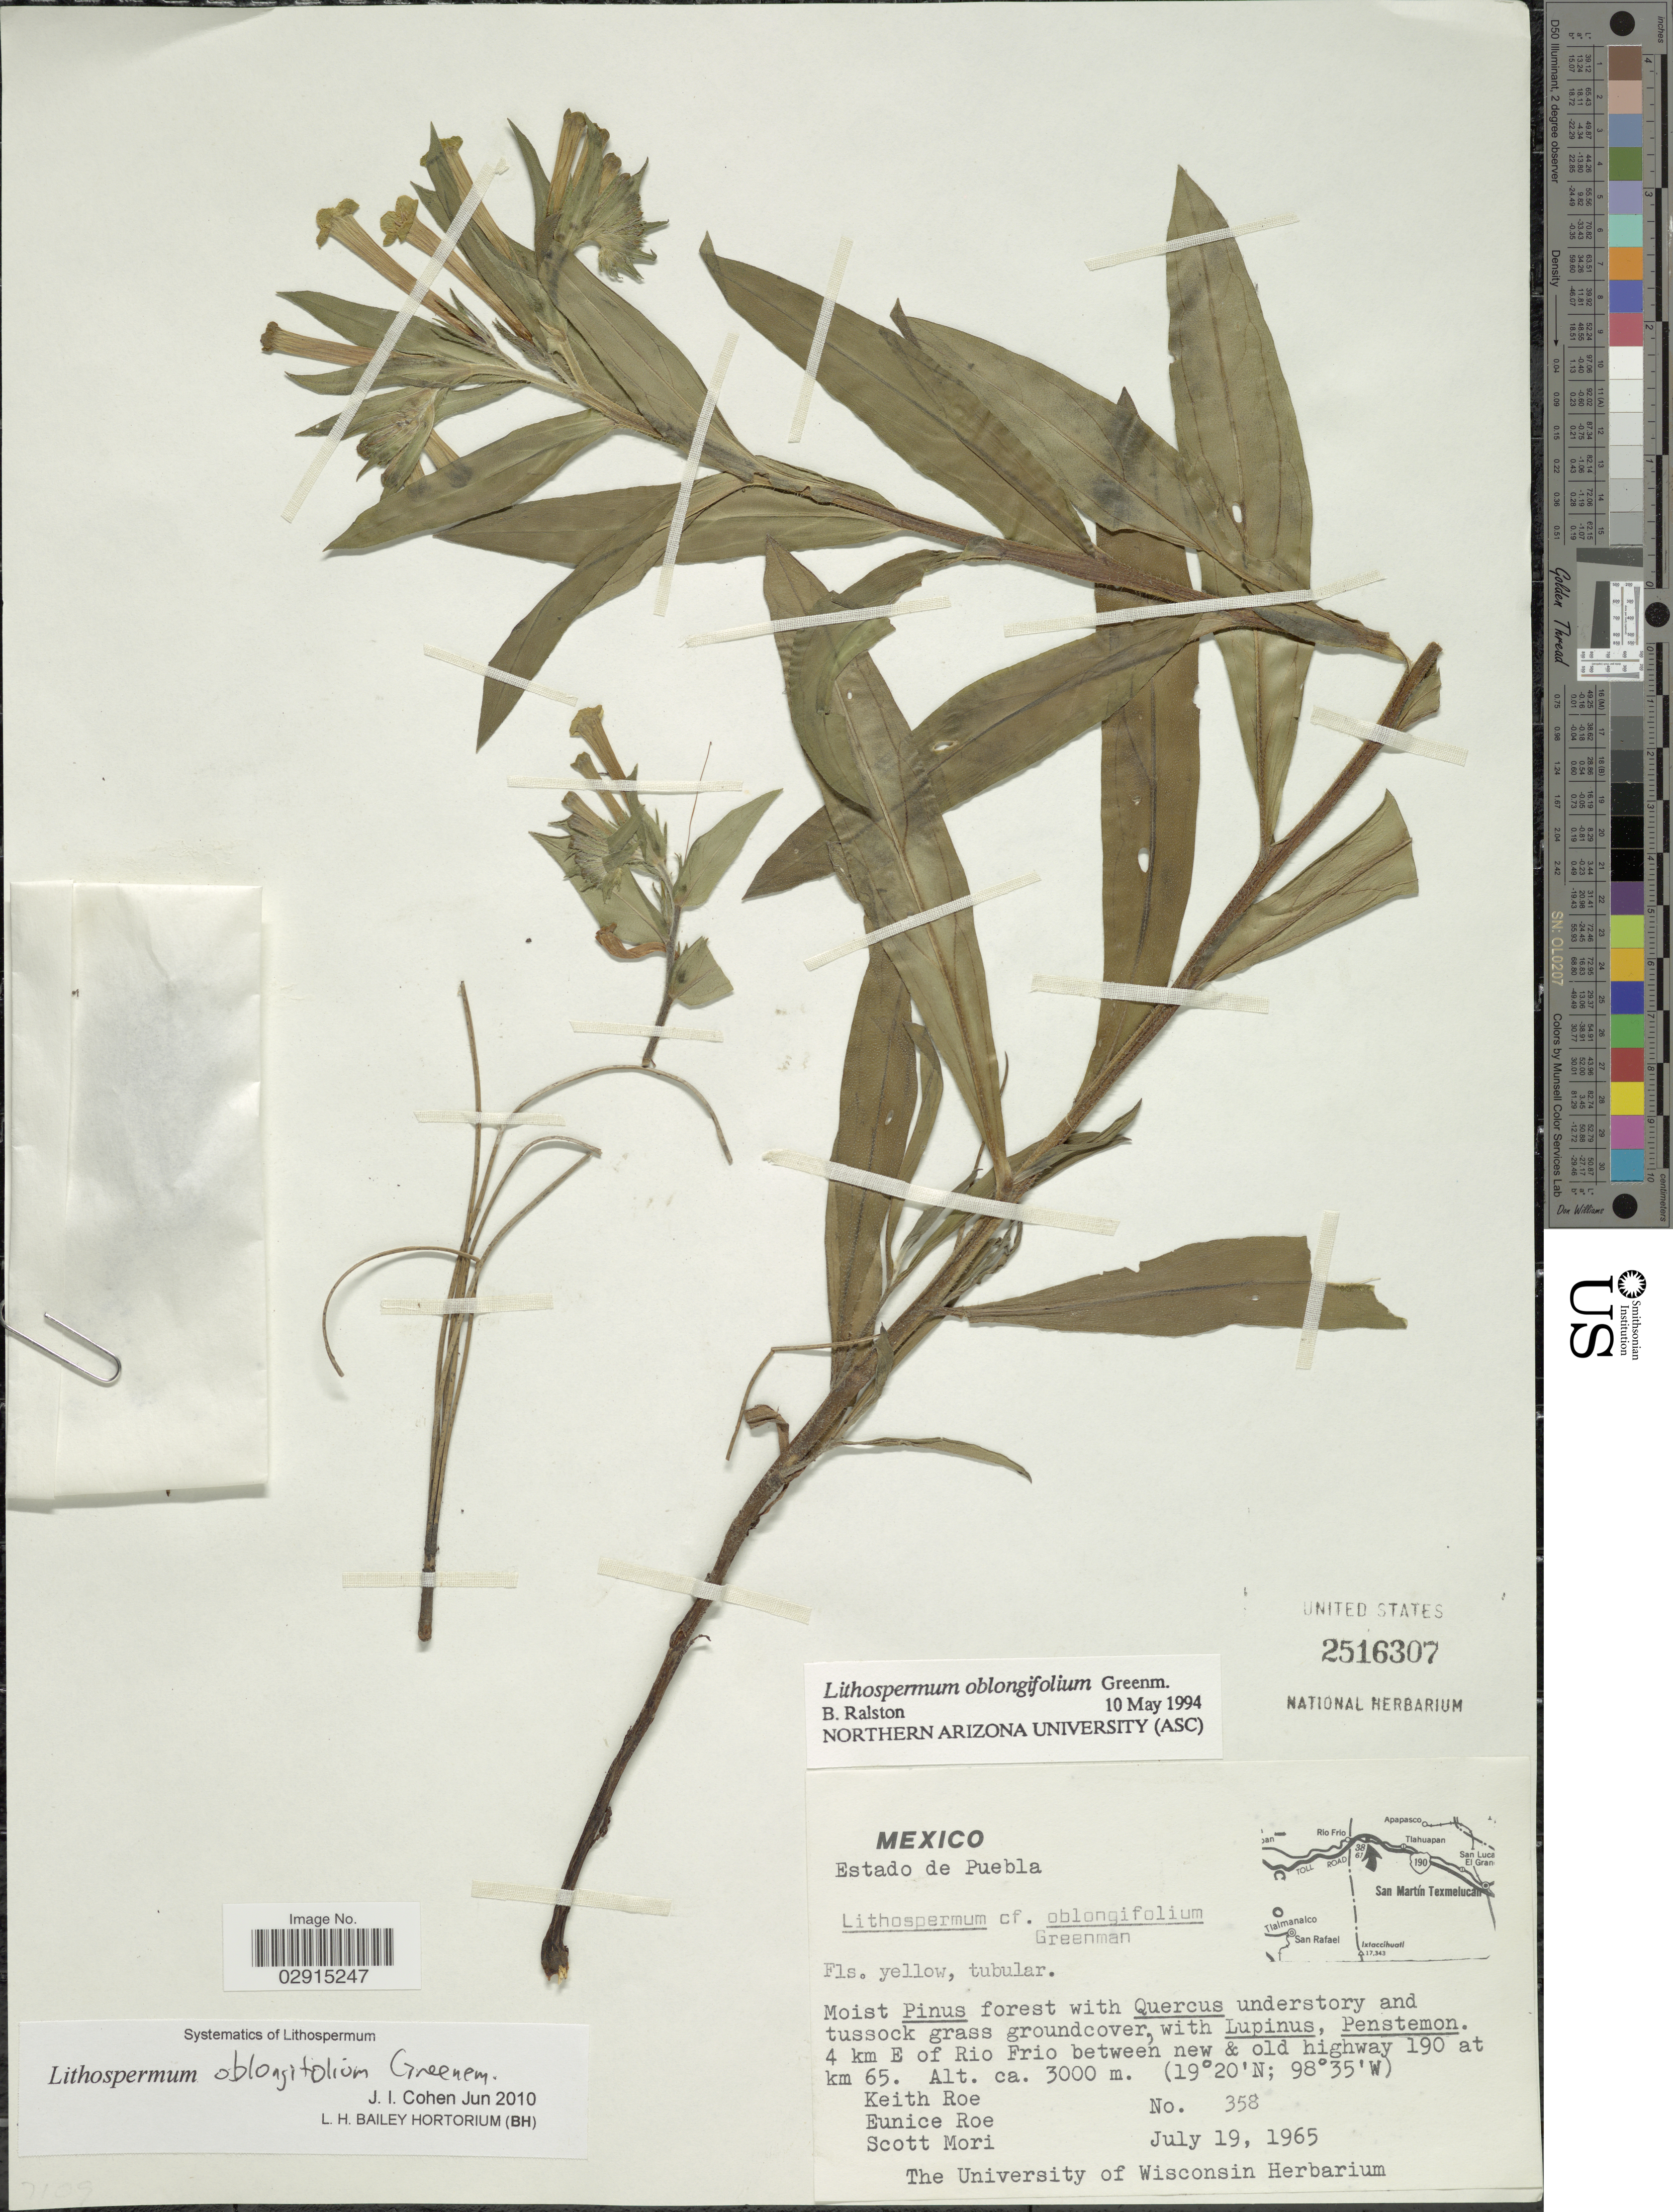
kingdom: Plantae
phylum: Tracheophyta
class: Magnoliopsida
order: Boraginales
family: Boraginaceae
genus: Lithospermum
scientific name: Lithospermum oblongifolium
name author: Greenm.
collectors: K. E. Roe, E. Roe & S. Mori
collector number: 358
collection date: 1965-07-19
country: Mexico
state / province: Puebla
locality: Estado de Puebla. 4 km E of Rio Frio between new & old highway 190 at km 65.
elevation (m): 3000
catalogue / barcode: US 2516307